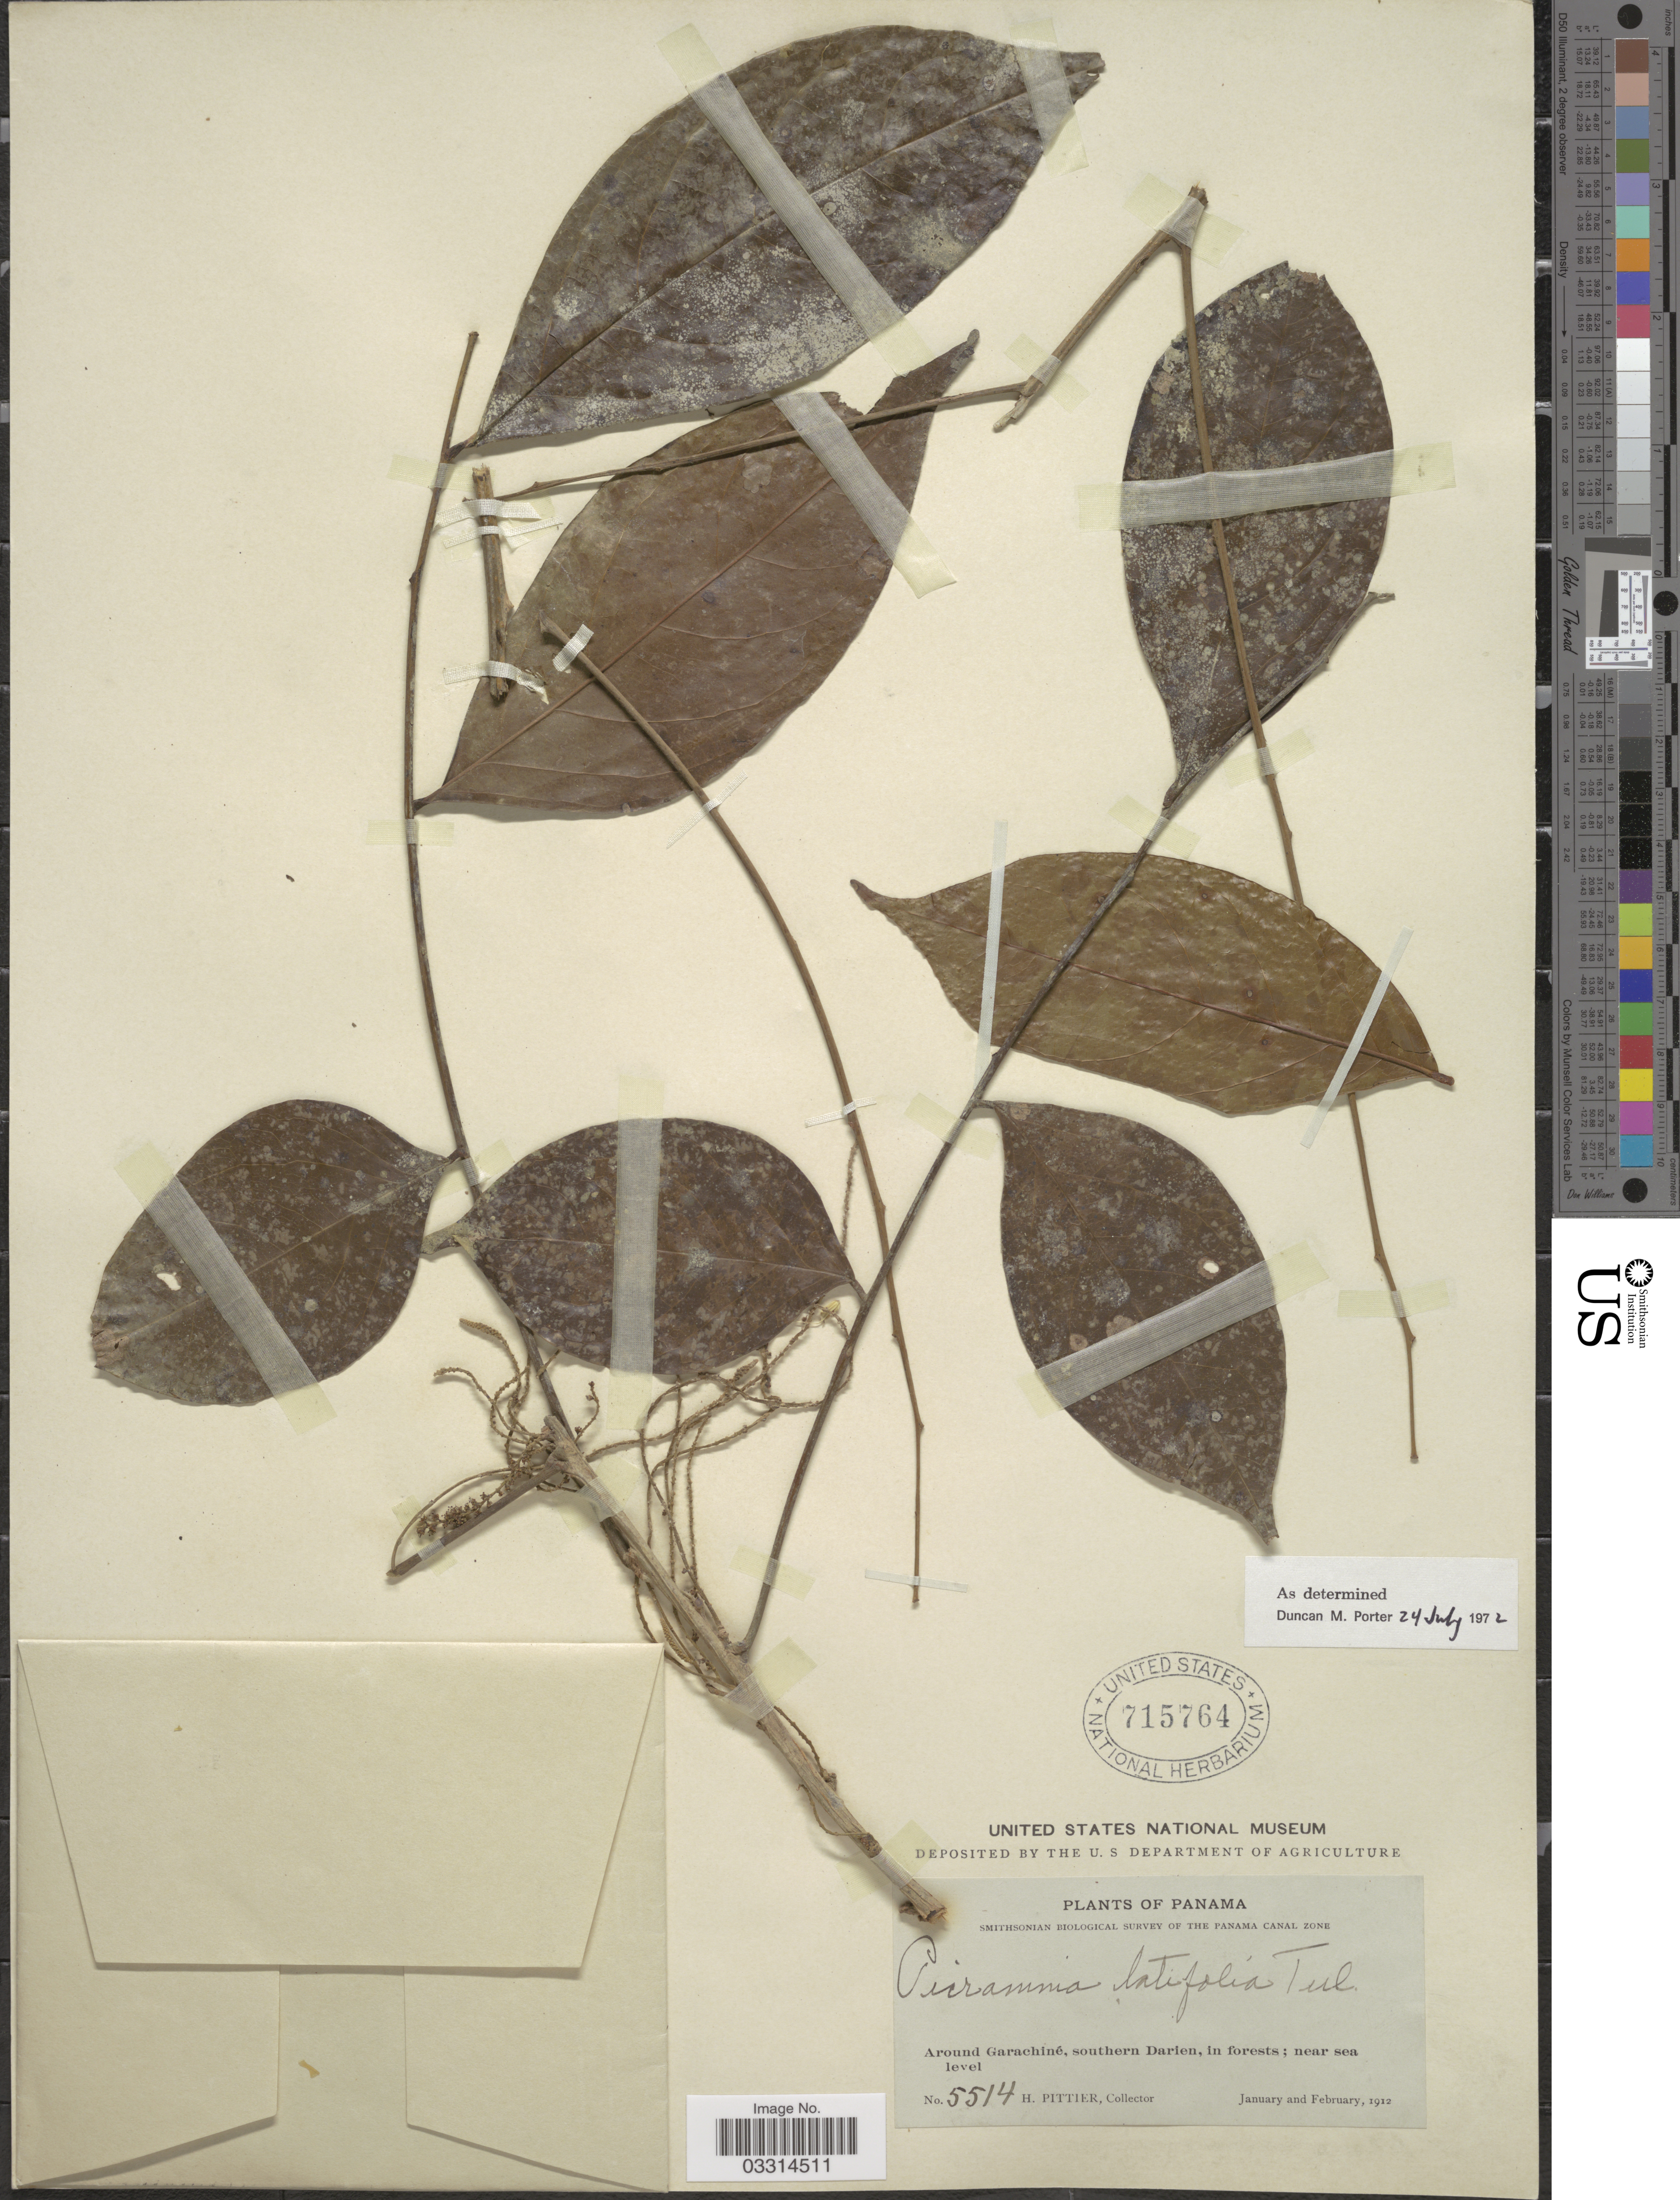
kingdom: Plantae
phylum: Tracheophyta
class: Magnoliopsida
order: Picramniales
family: Picramniaceae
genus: Picramnia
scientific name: Picramnia latifolia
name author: Tul.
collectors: H. F. Pittier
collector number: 5514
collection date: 1912-01/1912-02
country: Panama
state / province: Darién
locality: Around Garachiné, southern Darien.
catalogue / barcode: US 715764